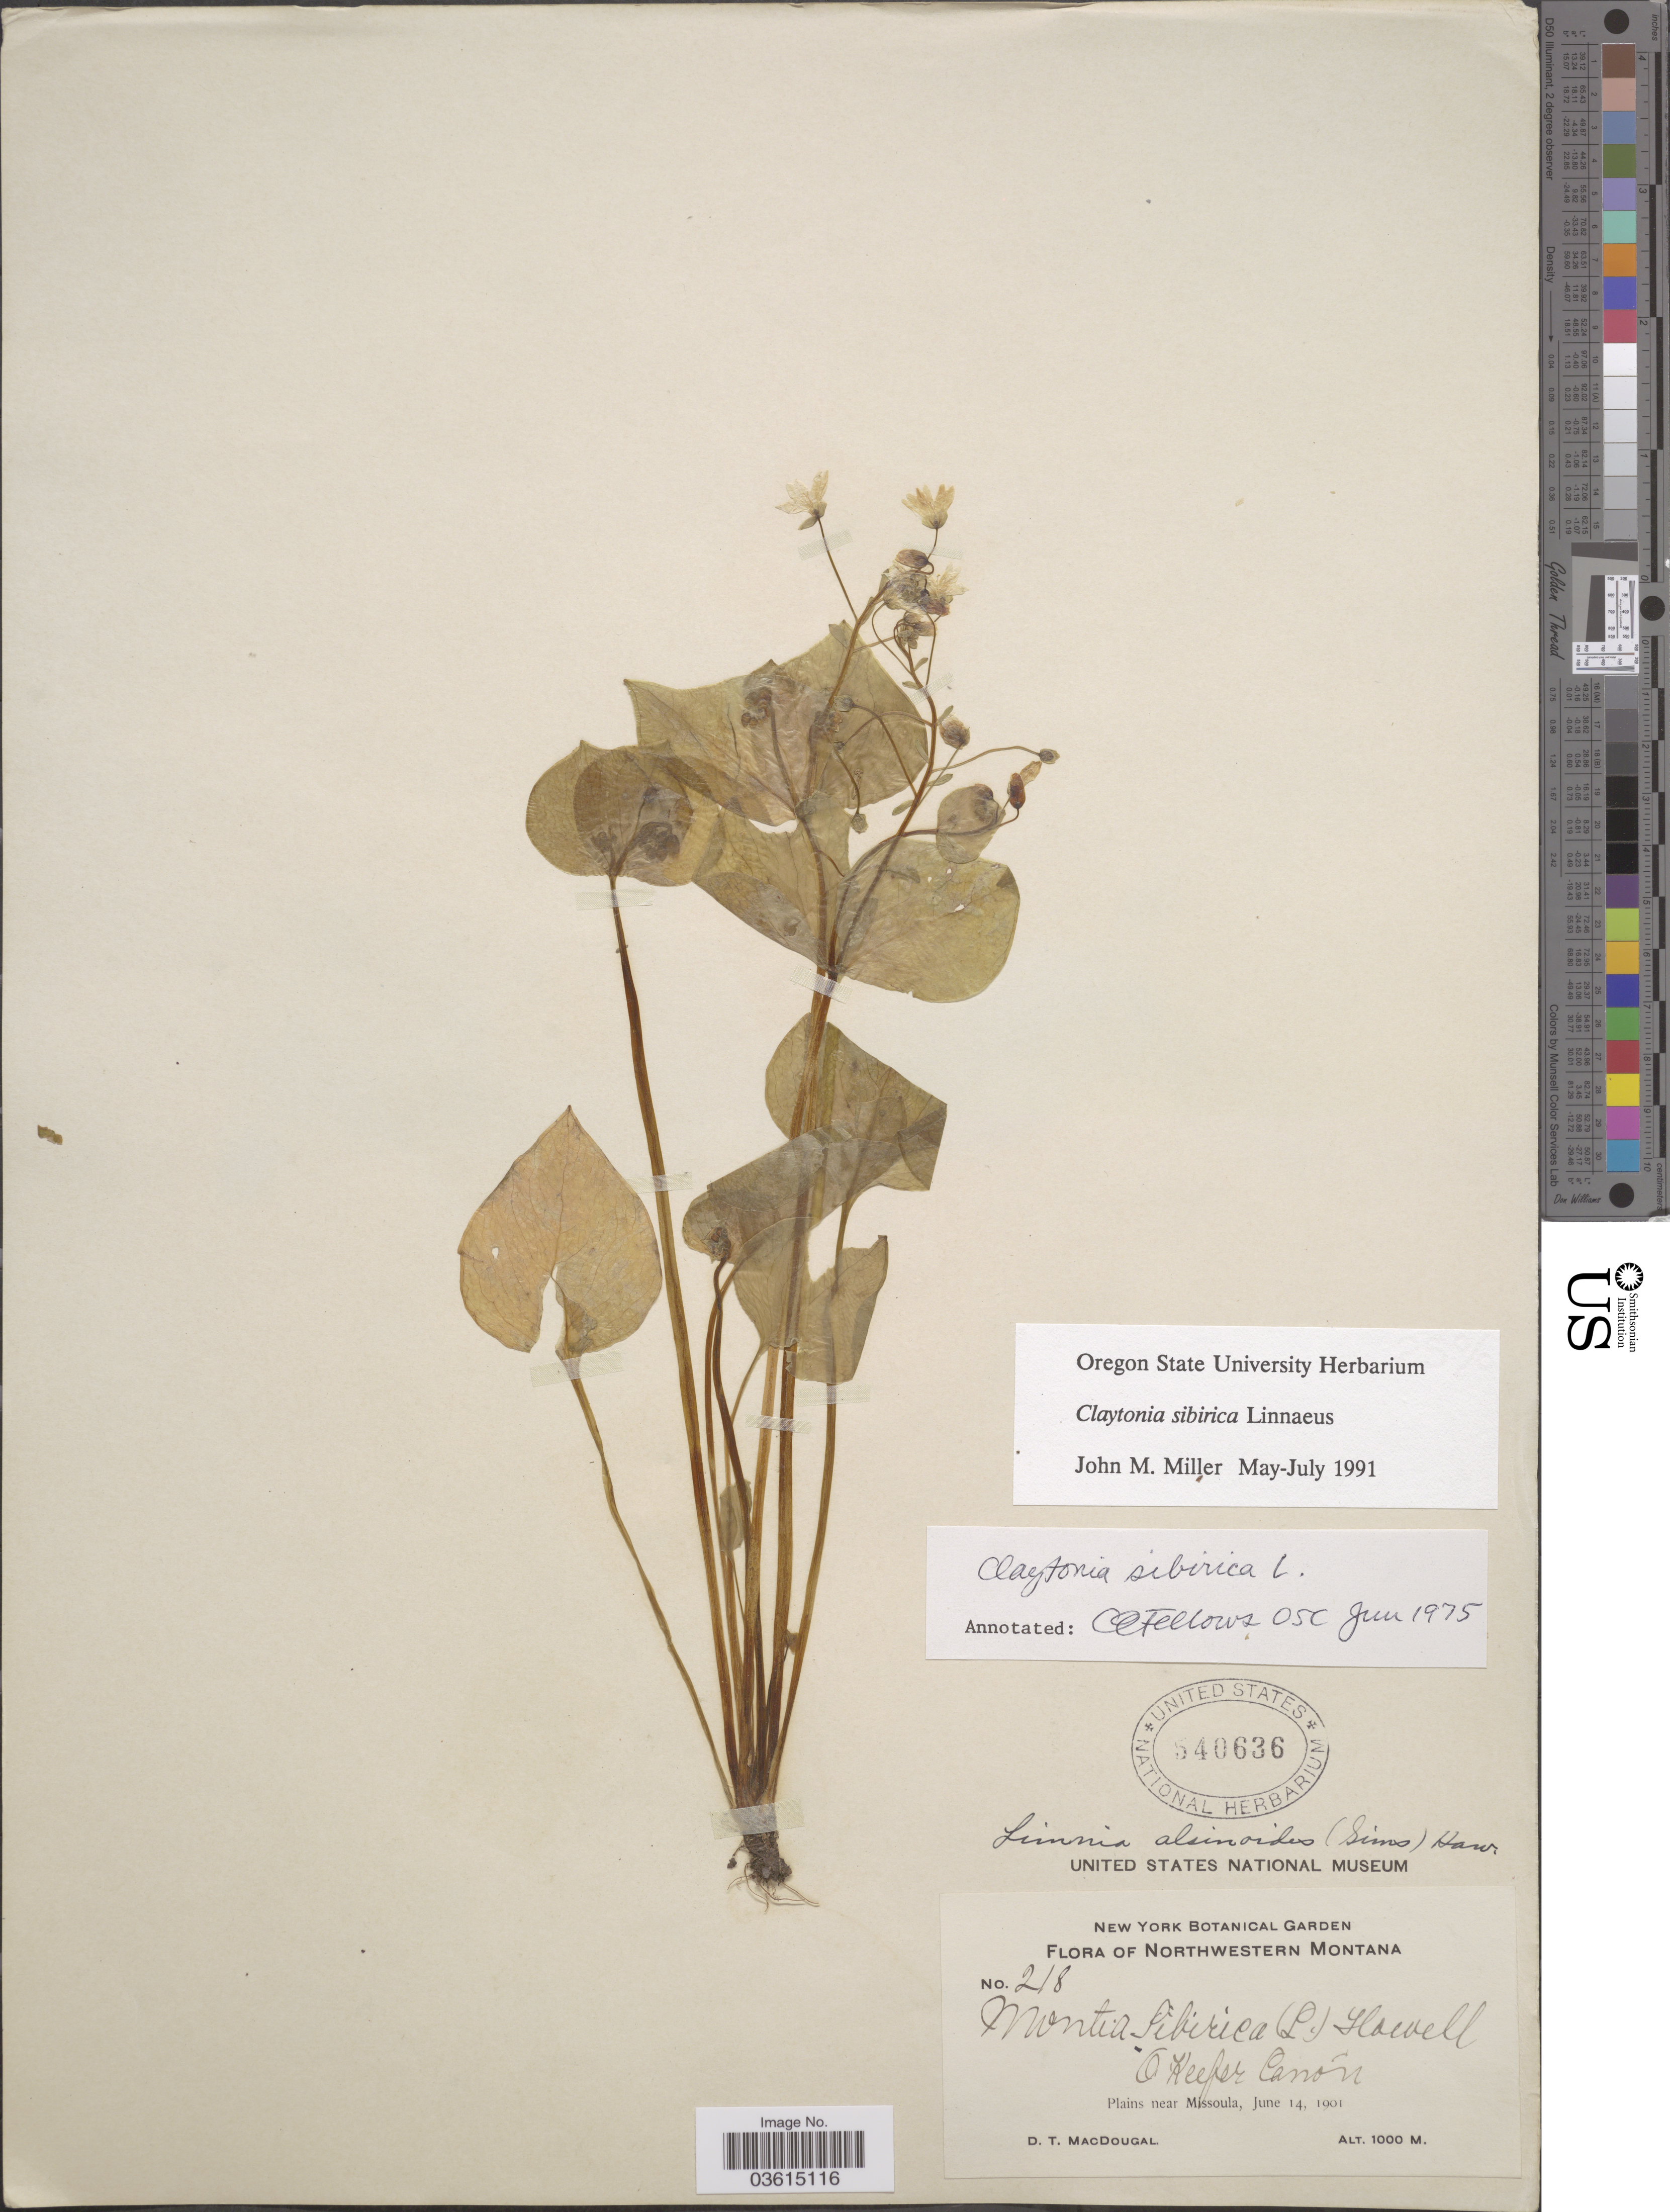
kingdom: Plantae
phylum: Tracheophyta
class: Magnoliopsida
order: Caryophyllales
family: Montiaceae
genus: Claytonia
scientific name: Claytonia sibirica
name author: L.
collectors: D. T. MacDougal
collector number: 218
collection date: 1901-06-14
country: United States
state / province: Montana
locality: Northwestern Montana. O'Keefer Cañon. Plains near Missoula.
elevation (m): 1000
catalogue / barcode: US 540636